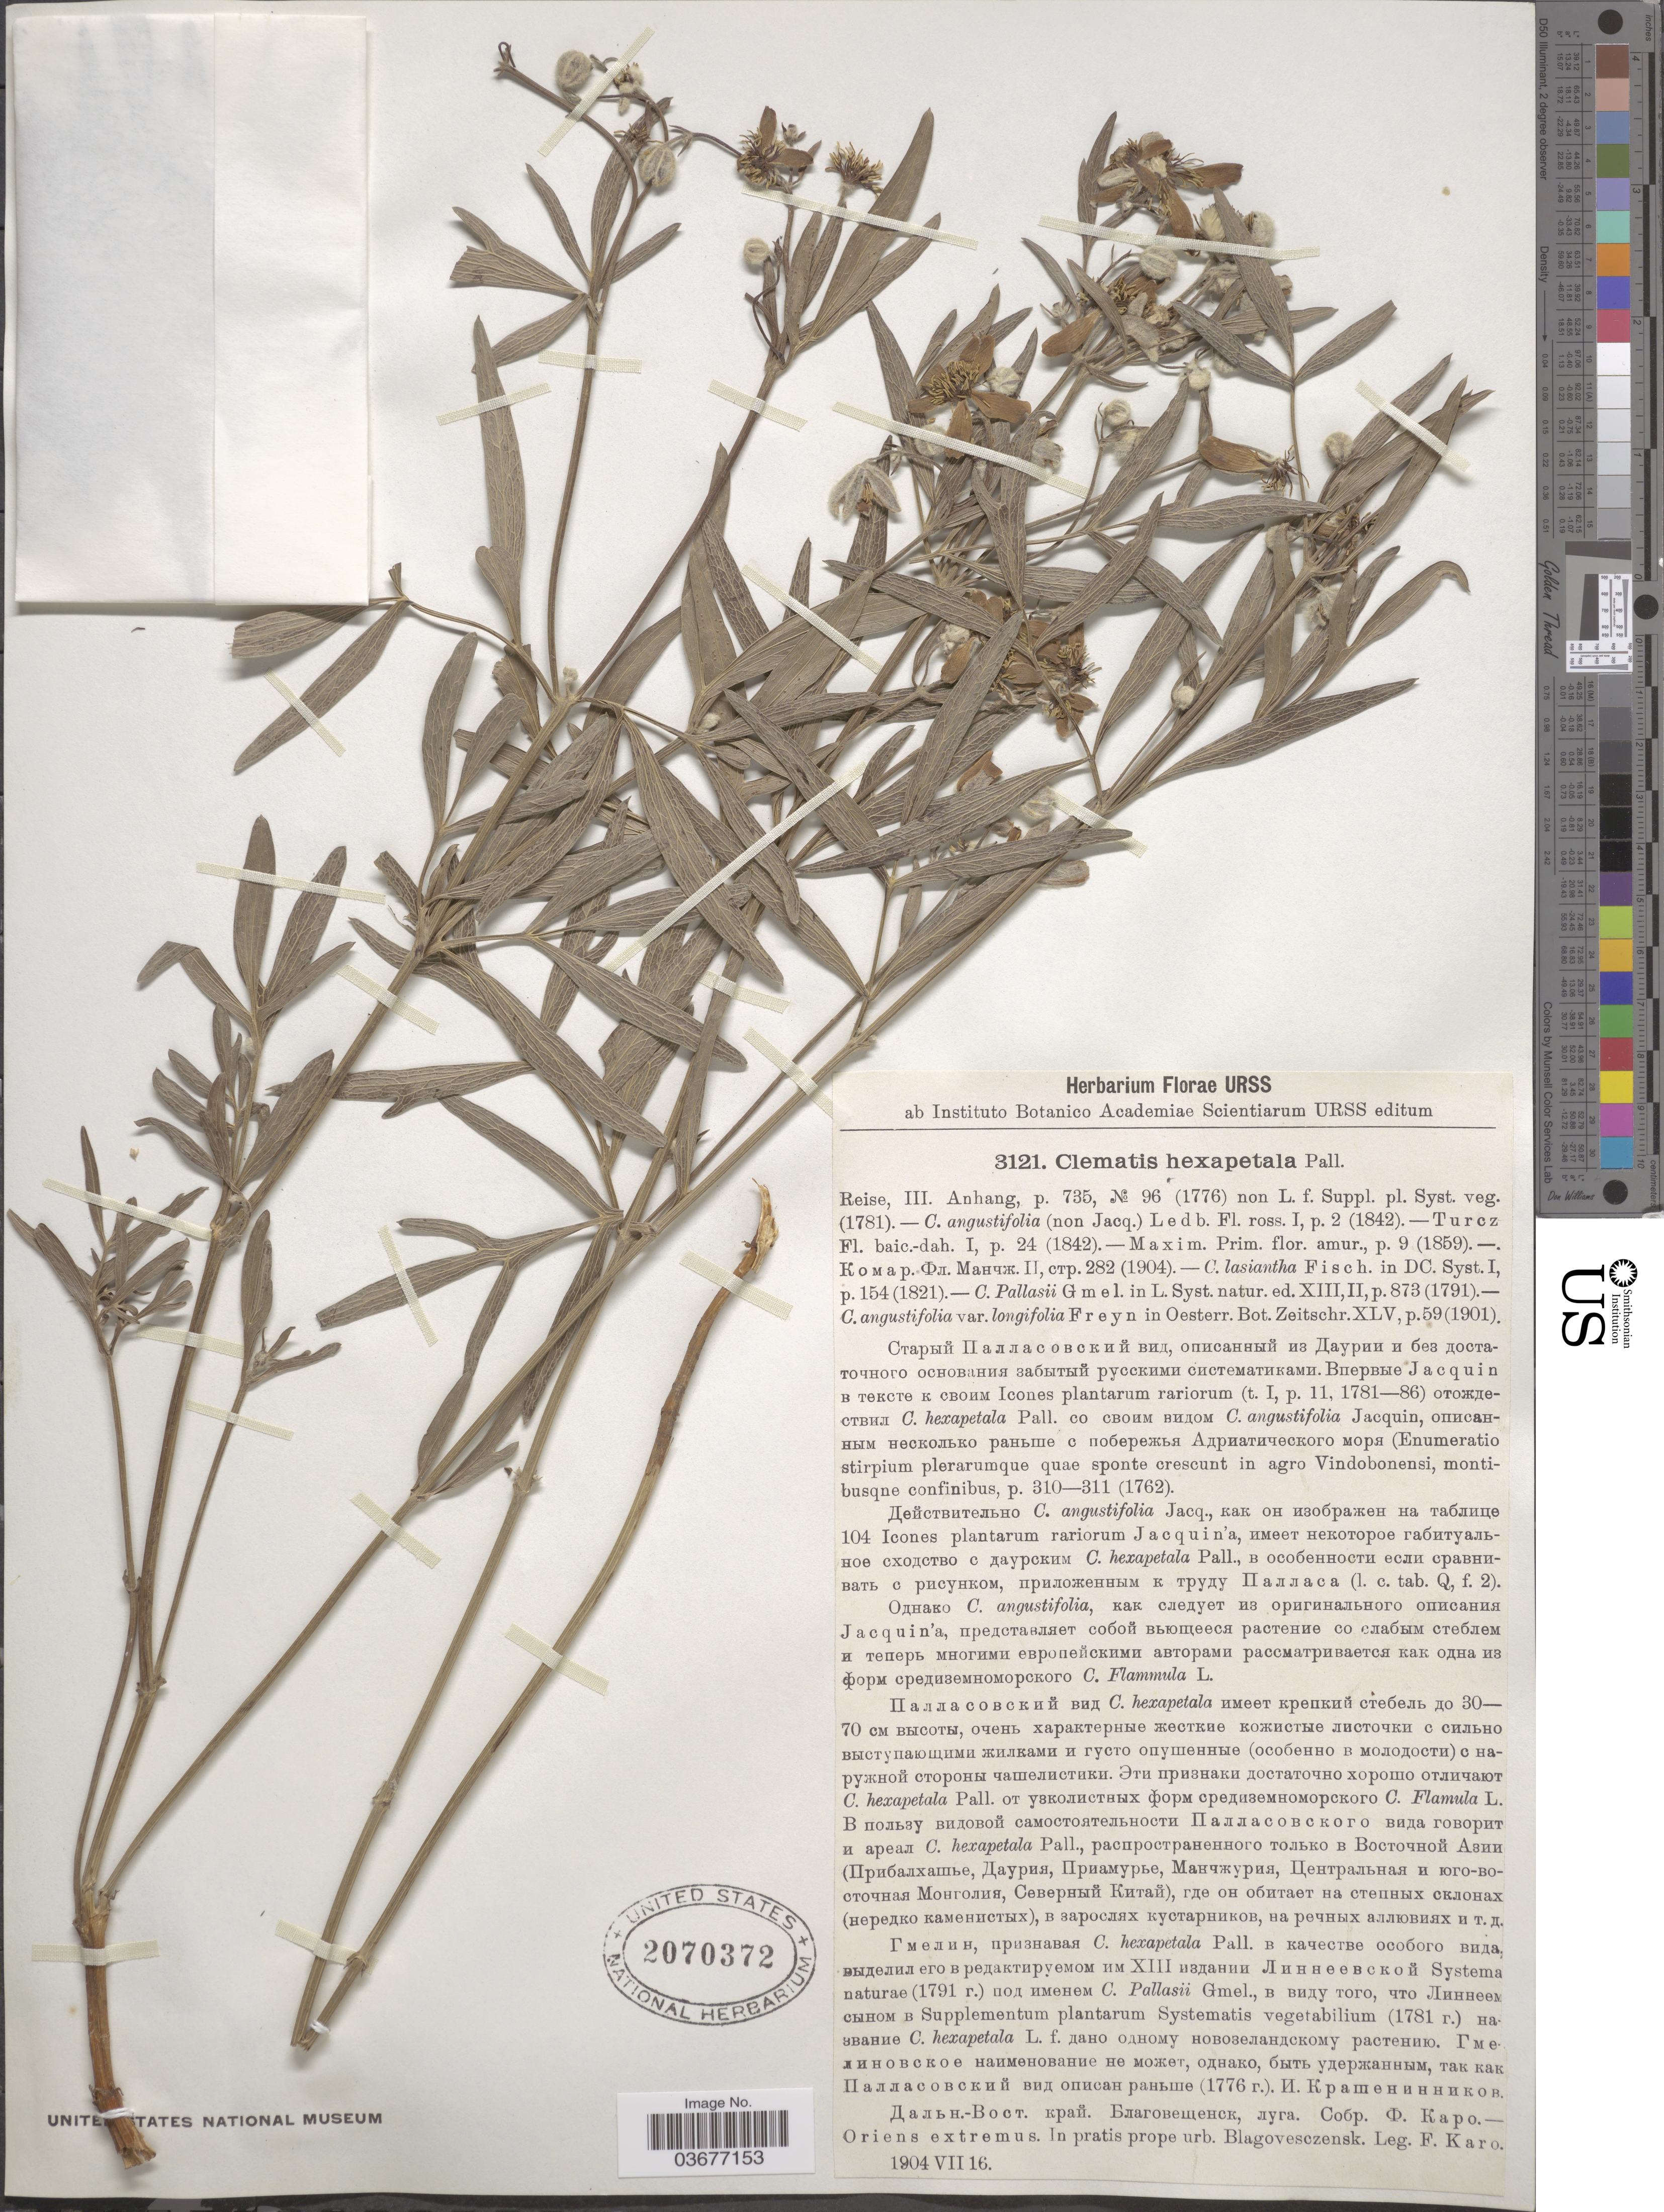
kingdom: Plantae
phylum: Tracheophyta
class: Magnoliopsida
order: Ranunculales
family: Ranunculaceae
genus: Clematis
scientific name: Clematis hexapetala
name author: Pall.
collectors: F. Karo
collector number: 3121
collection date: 1904-07-16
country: Russian Federation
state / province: Amur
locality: Kapo. Oriens extremus. In pratis prope urb. Blagovesczensk.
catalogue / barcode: US 2070372